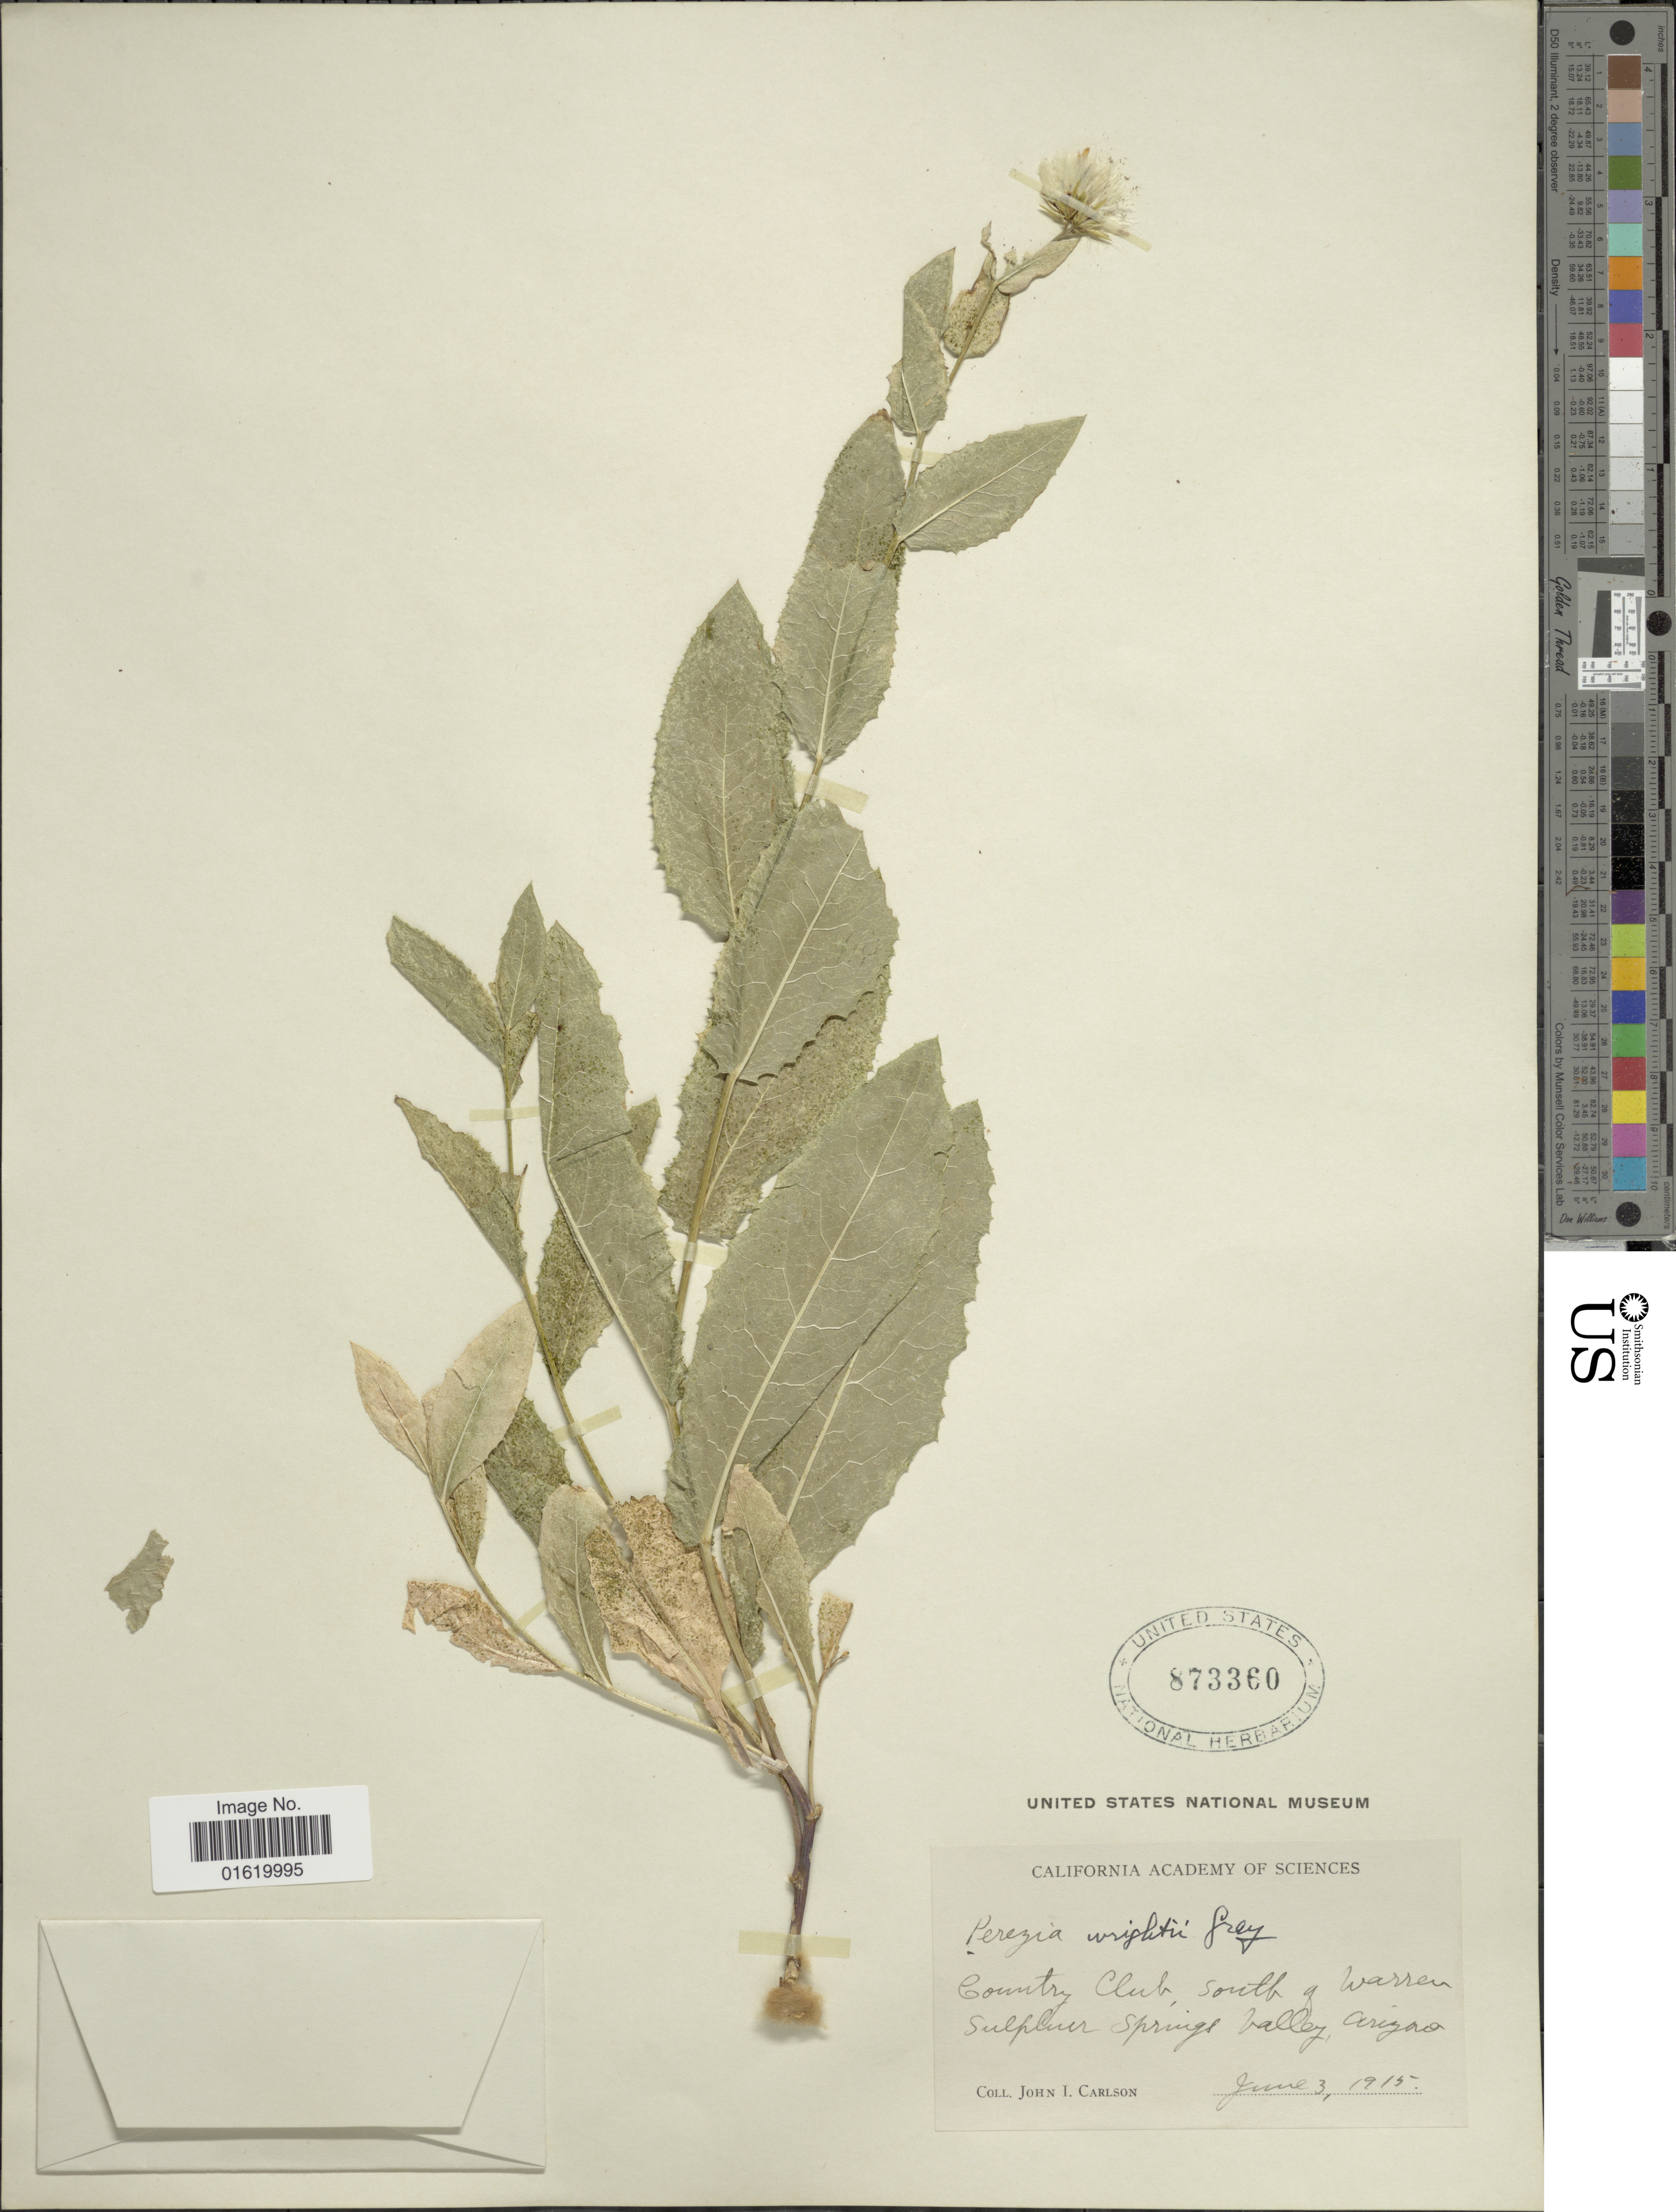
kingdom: Plantae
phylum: Tracheophyta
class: Magnoliopsida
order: Asterales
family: Asteraceae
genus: Acourtia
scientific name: Acourtia wrightii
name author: (A. Gray) Reveal & R.M. King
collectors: J. Carlson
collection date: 1915-06-03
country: United States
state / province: Arizona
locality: Country Club, south of Warren Sulplur Springs Valley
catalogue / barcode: US 873360